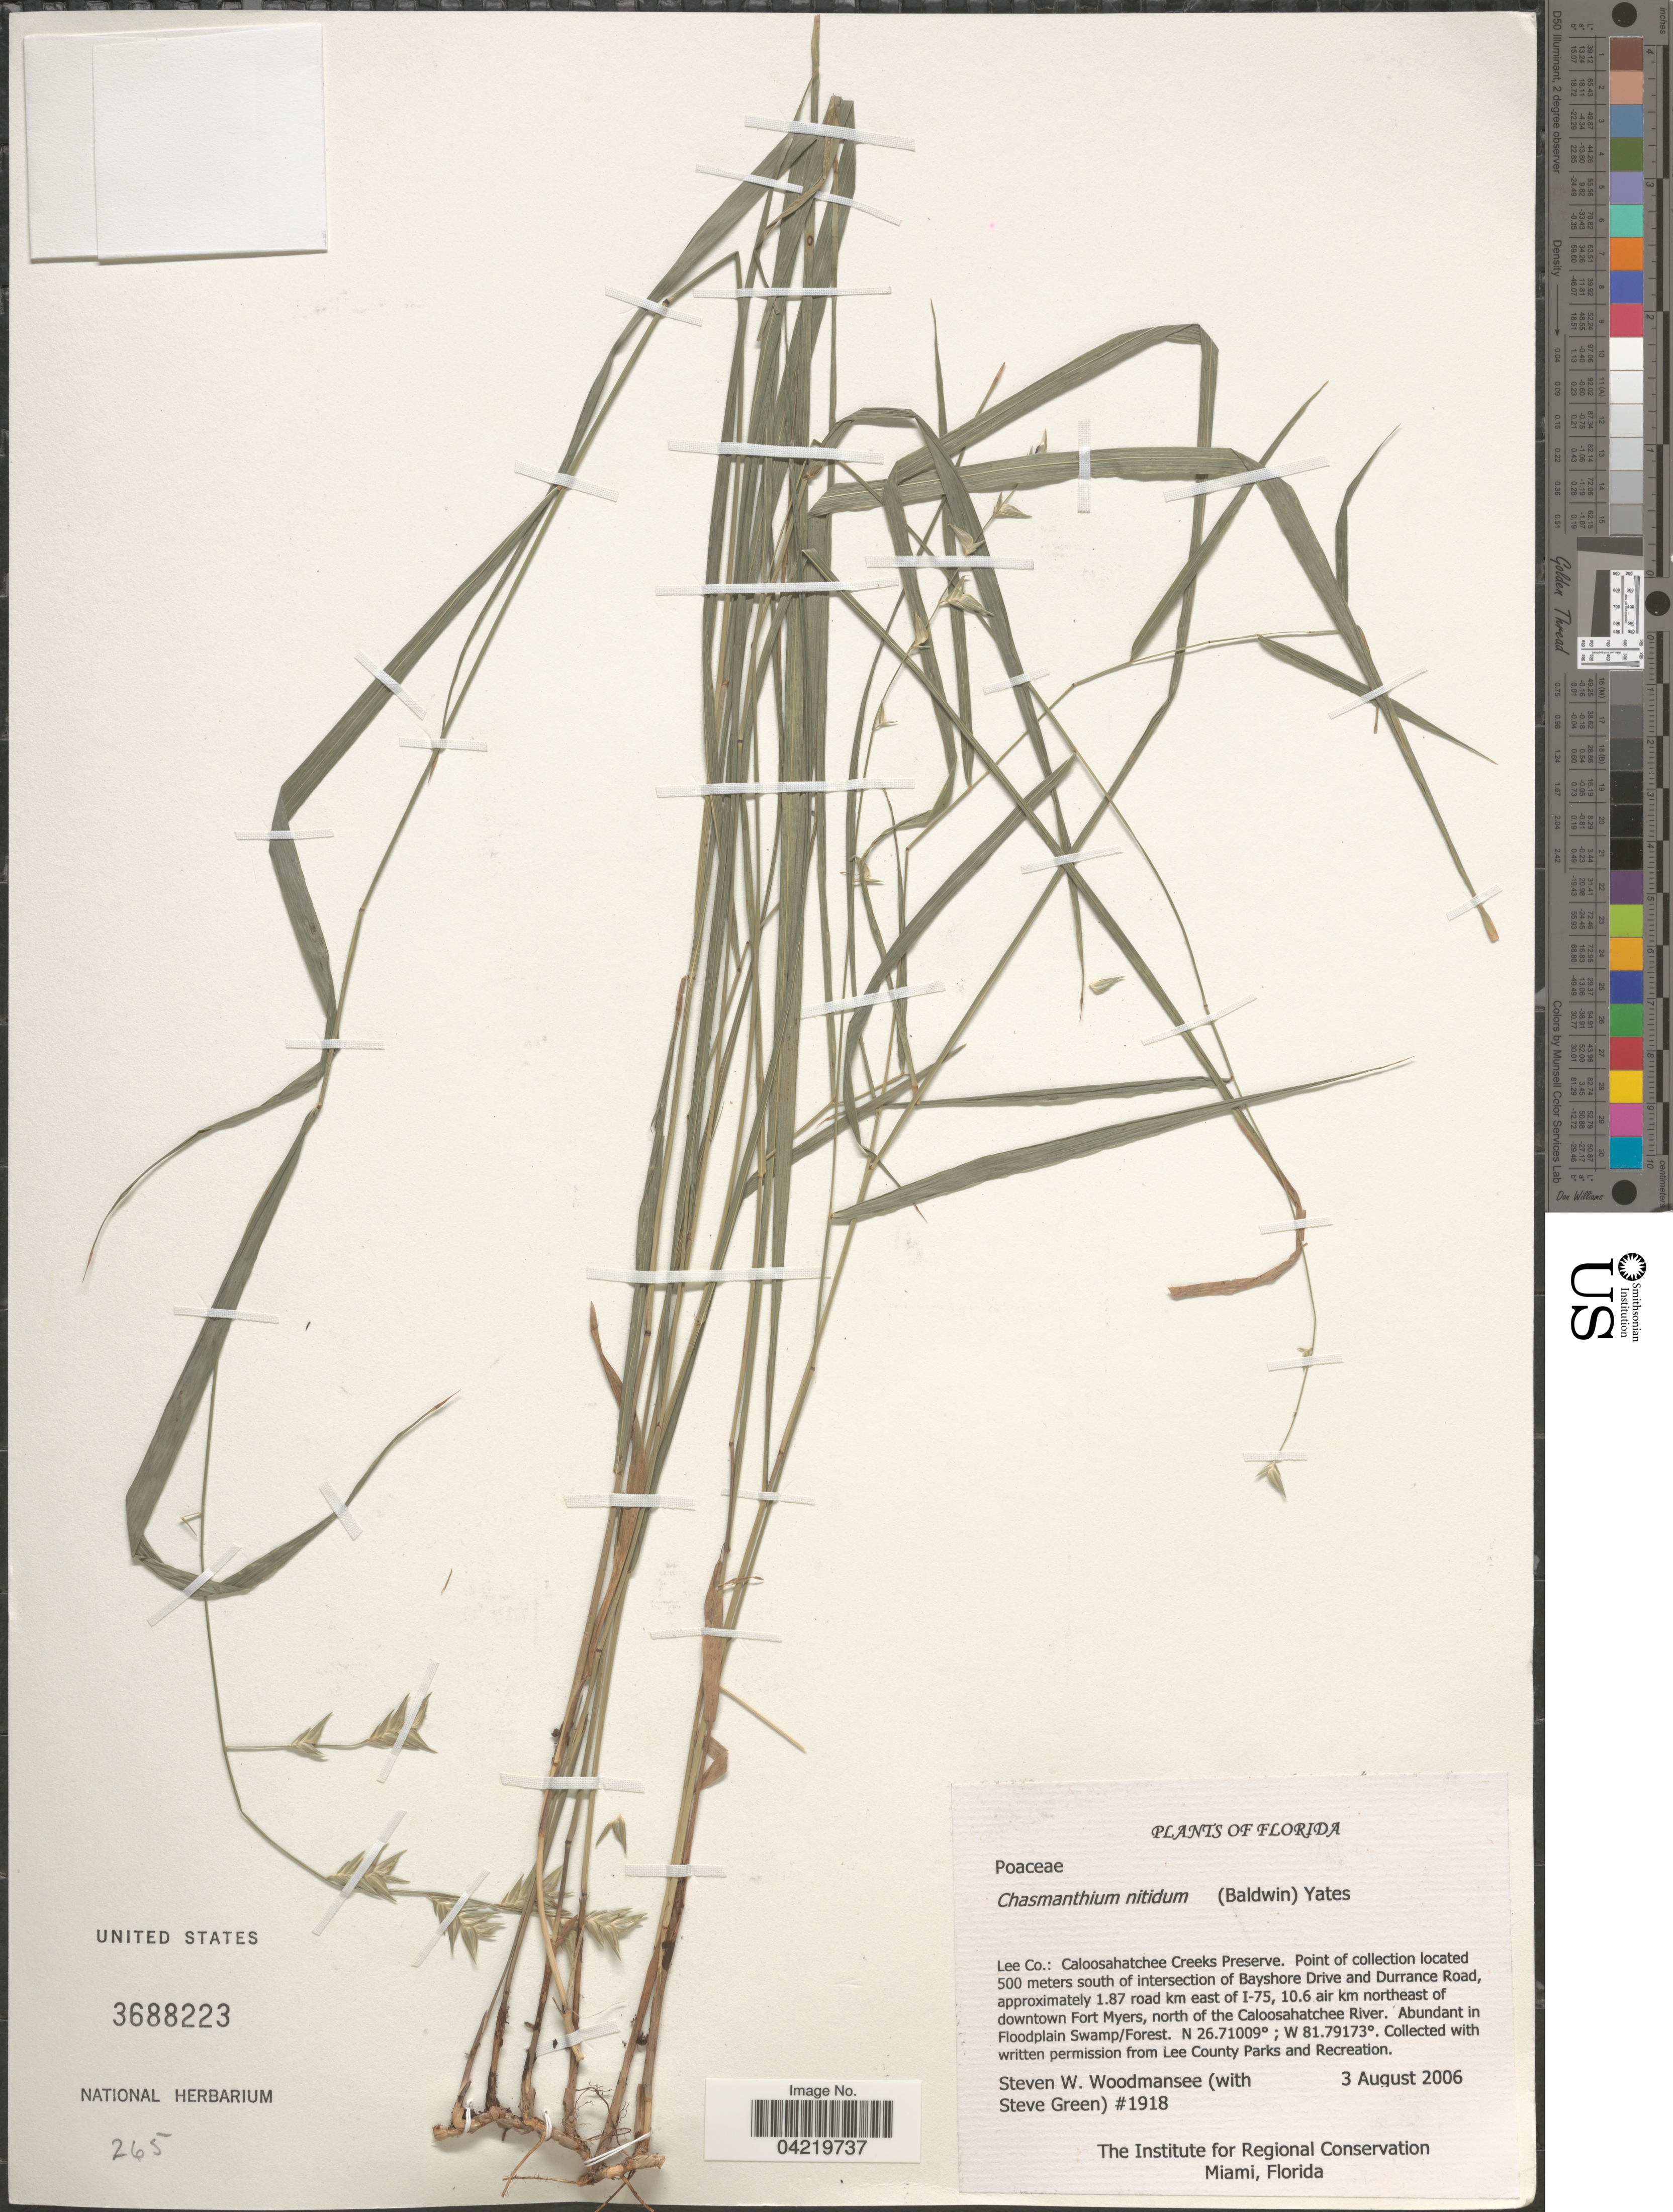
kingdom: Plantae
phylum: Tracheophyta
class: Liliopsida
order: Poales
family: Poaceae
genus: Chasmanthium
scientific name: Chasmanthium nitidum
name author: (Baldwin ex Elliott) H.O. Yates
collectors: S. Woodmansee & S. Green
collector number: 1918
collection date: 2006-08-03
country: United States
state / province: Florida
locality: Lee Co.: Caloosahatchee Creeks Preserve. Point of collection located 500 meters south of intersection of Bayshore Drive and Durrance Road, approximately 1.87 road km east of I-75, 10.6 air km northeast of downtown Fort Myers, north of the Caloosahatchee River. Abundant in Floodplain Swamp/Forest.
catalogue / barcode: US 3688223